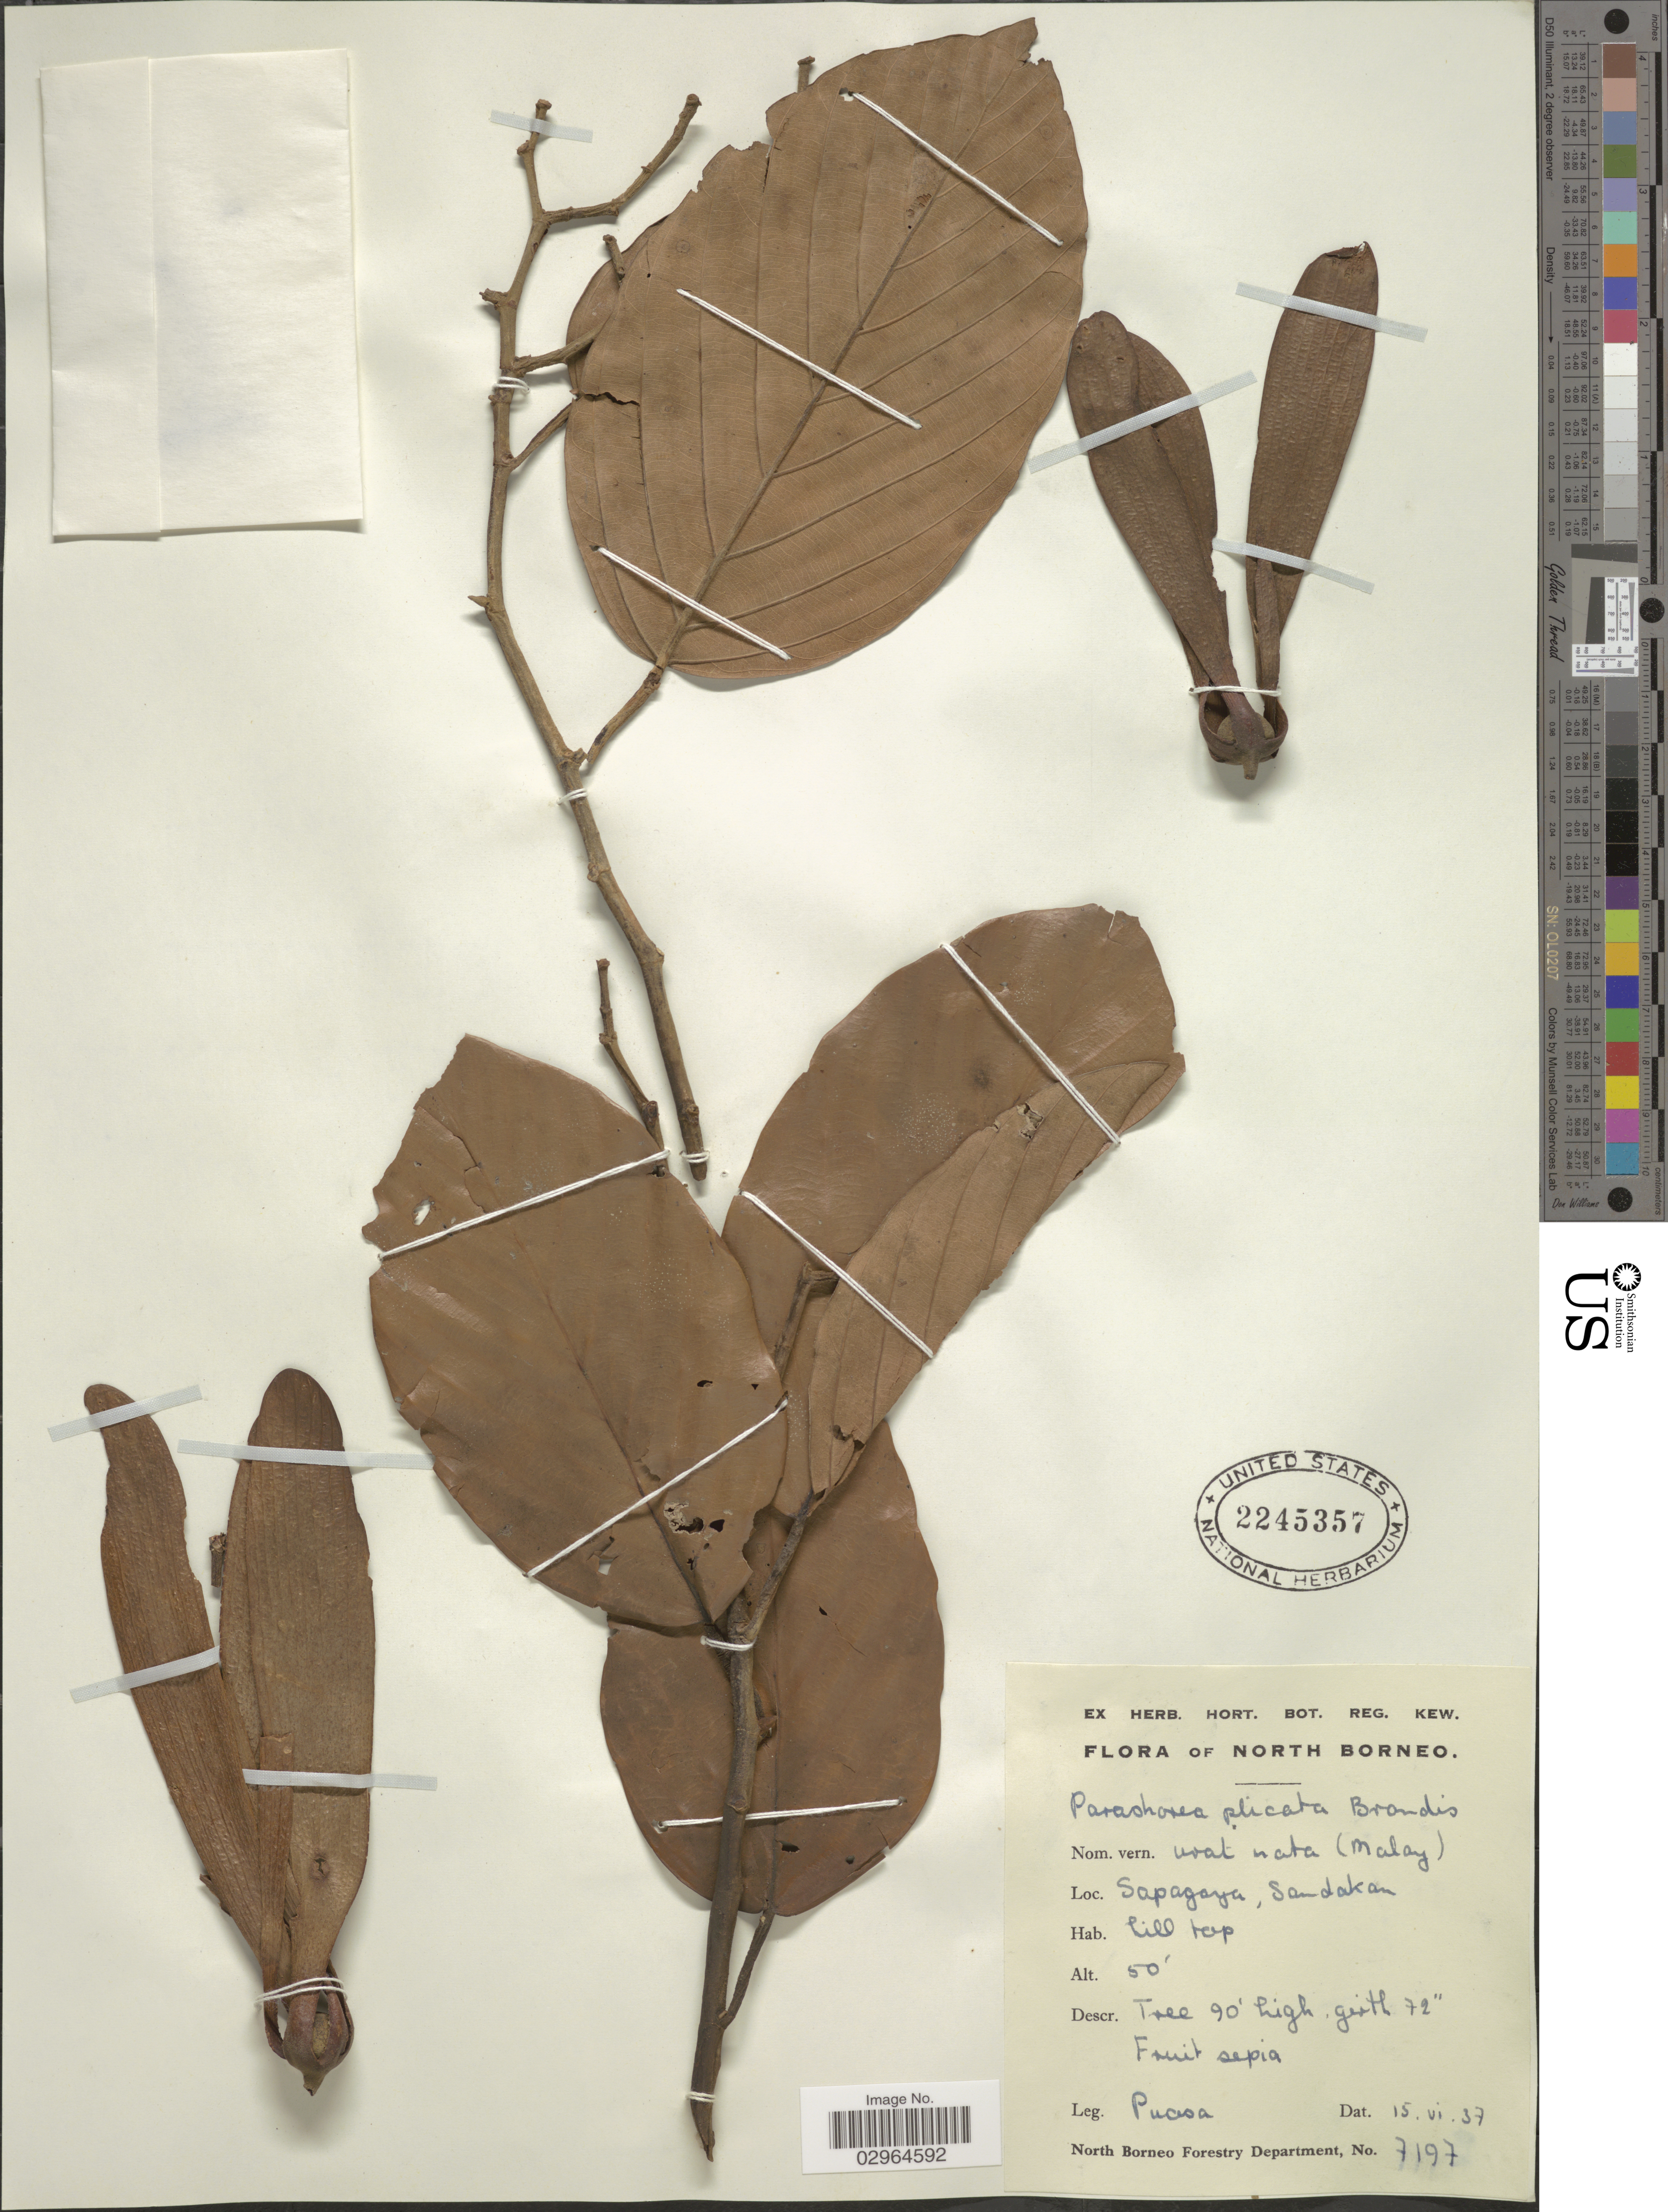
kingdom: Plantae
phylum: Tracheophyta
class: Magnoliopsida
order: Malvales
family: Dipterocarpaceae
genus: Parashorea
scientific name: Parashorea plicata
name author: Brandis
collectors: Puasa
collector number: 7197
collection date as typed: Transcribed d/m/y: 15/6/37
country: Malaysia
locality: North Borneo. Sapagaya, Sandakan.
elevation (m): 15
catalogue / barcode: US 2245357